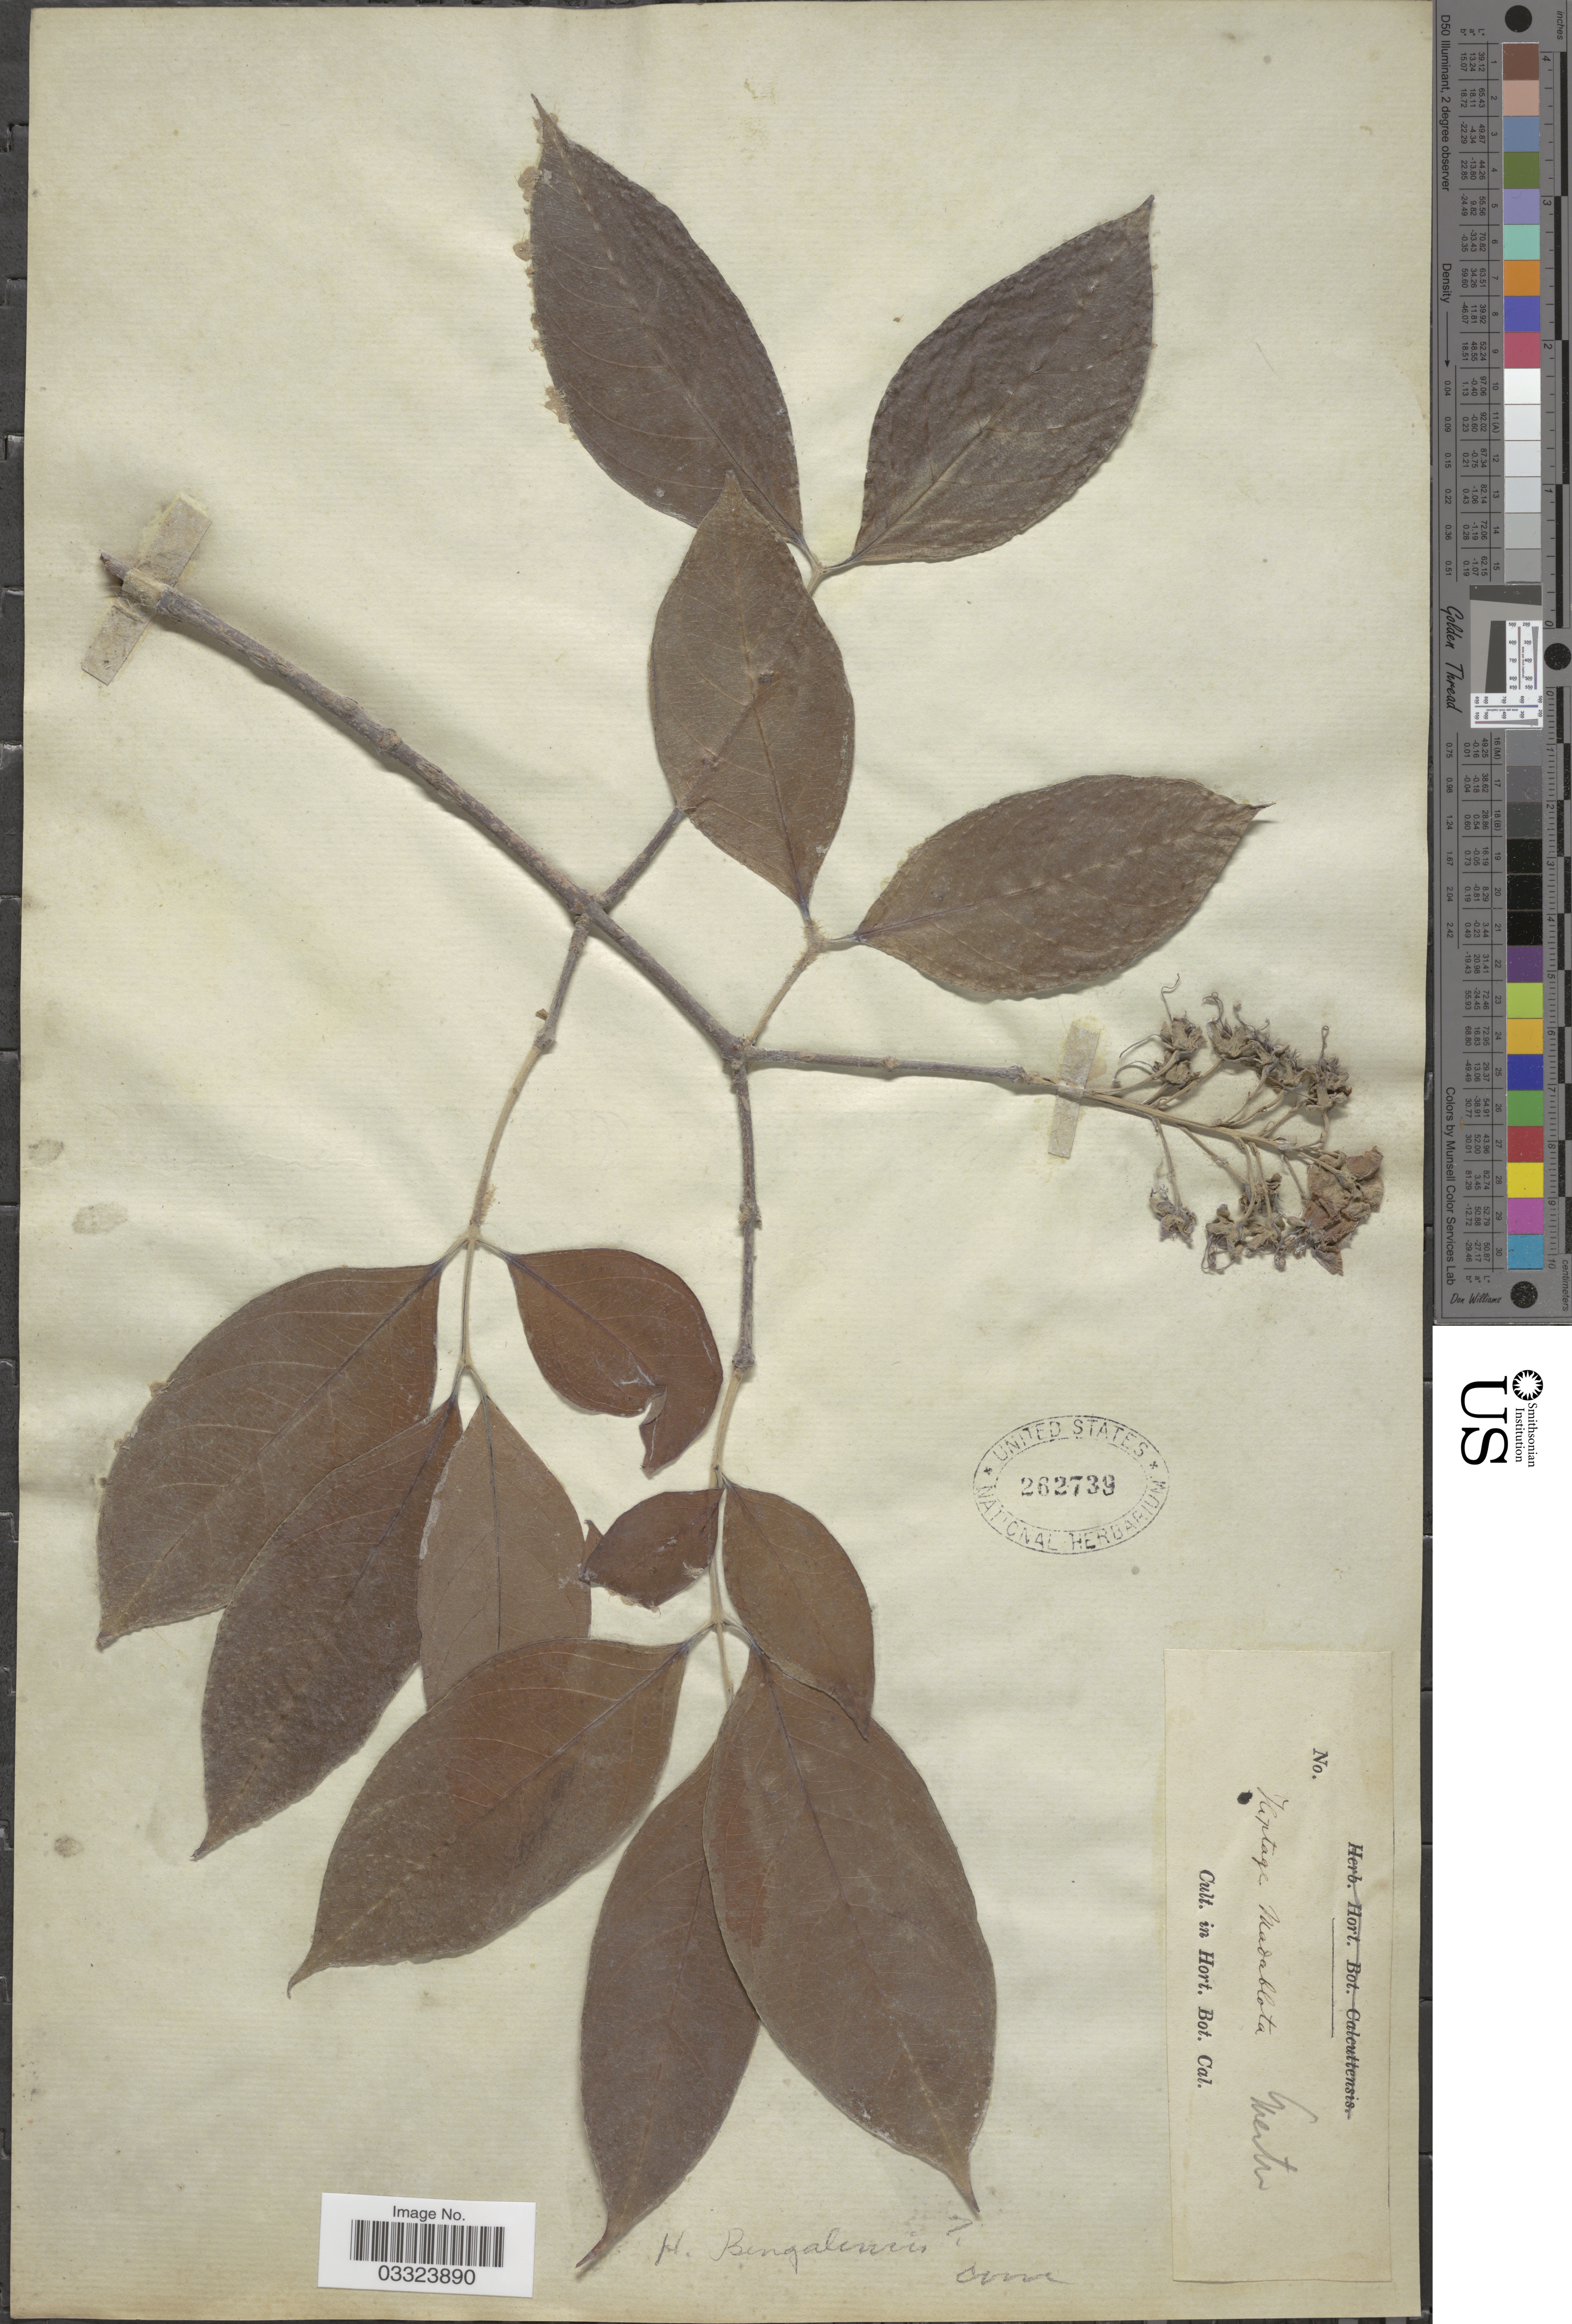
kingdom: Plantae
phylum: Tracheophyta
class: Magnoliopsida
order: Malpighiales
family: Malpighiaceae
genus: Hiptage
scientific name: Hiptage benghalensis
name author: (L.) Kurz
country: India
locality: Cult. in Hort. Bot. Cal.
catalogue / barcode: US 262739